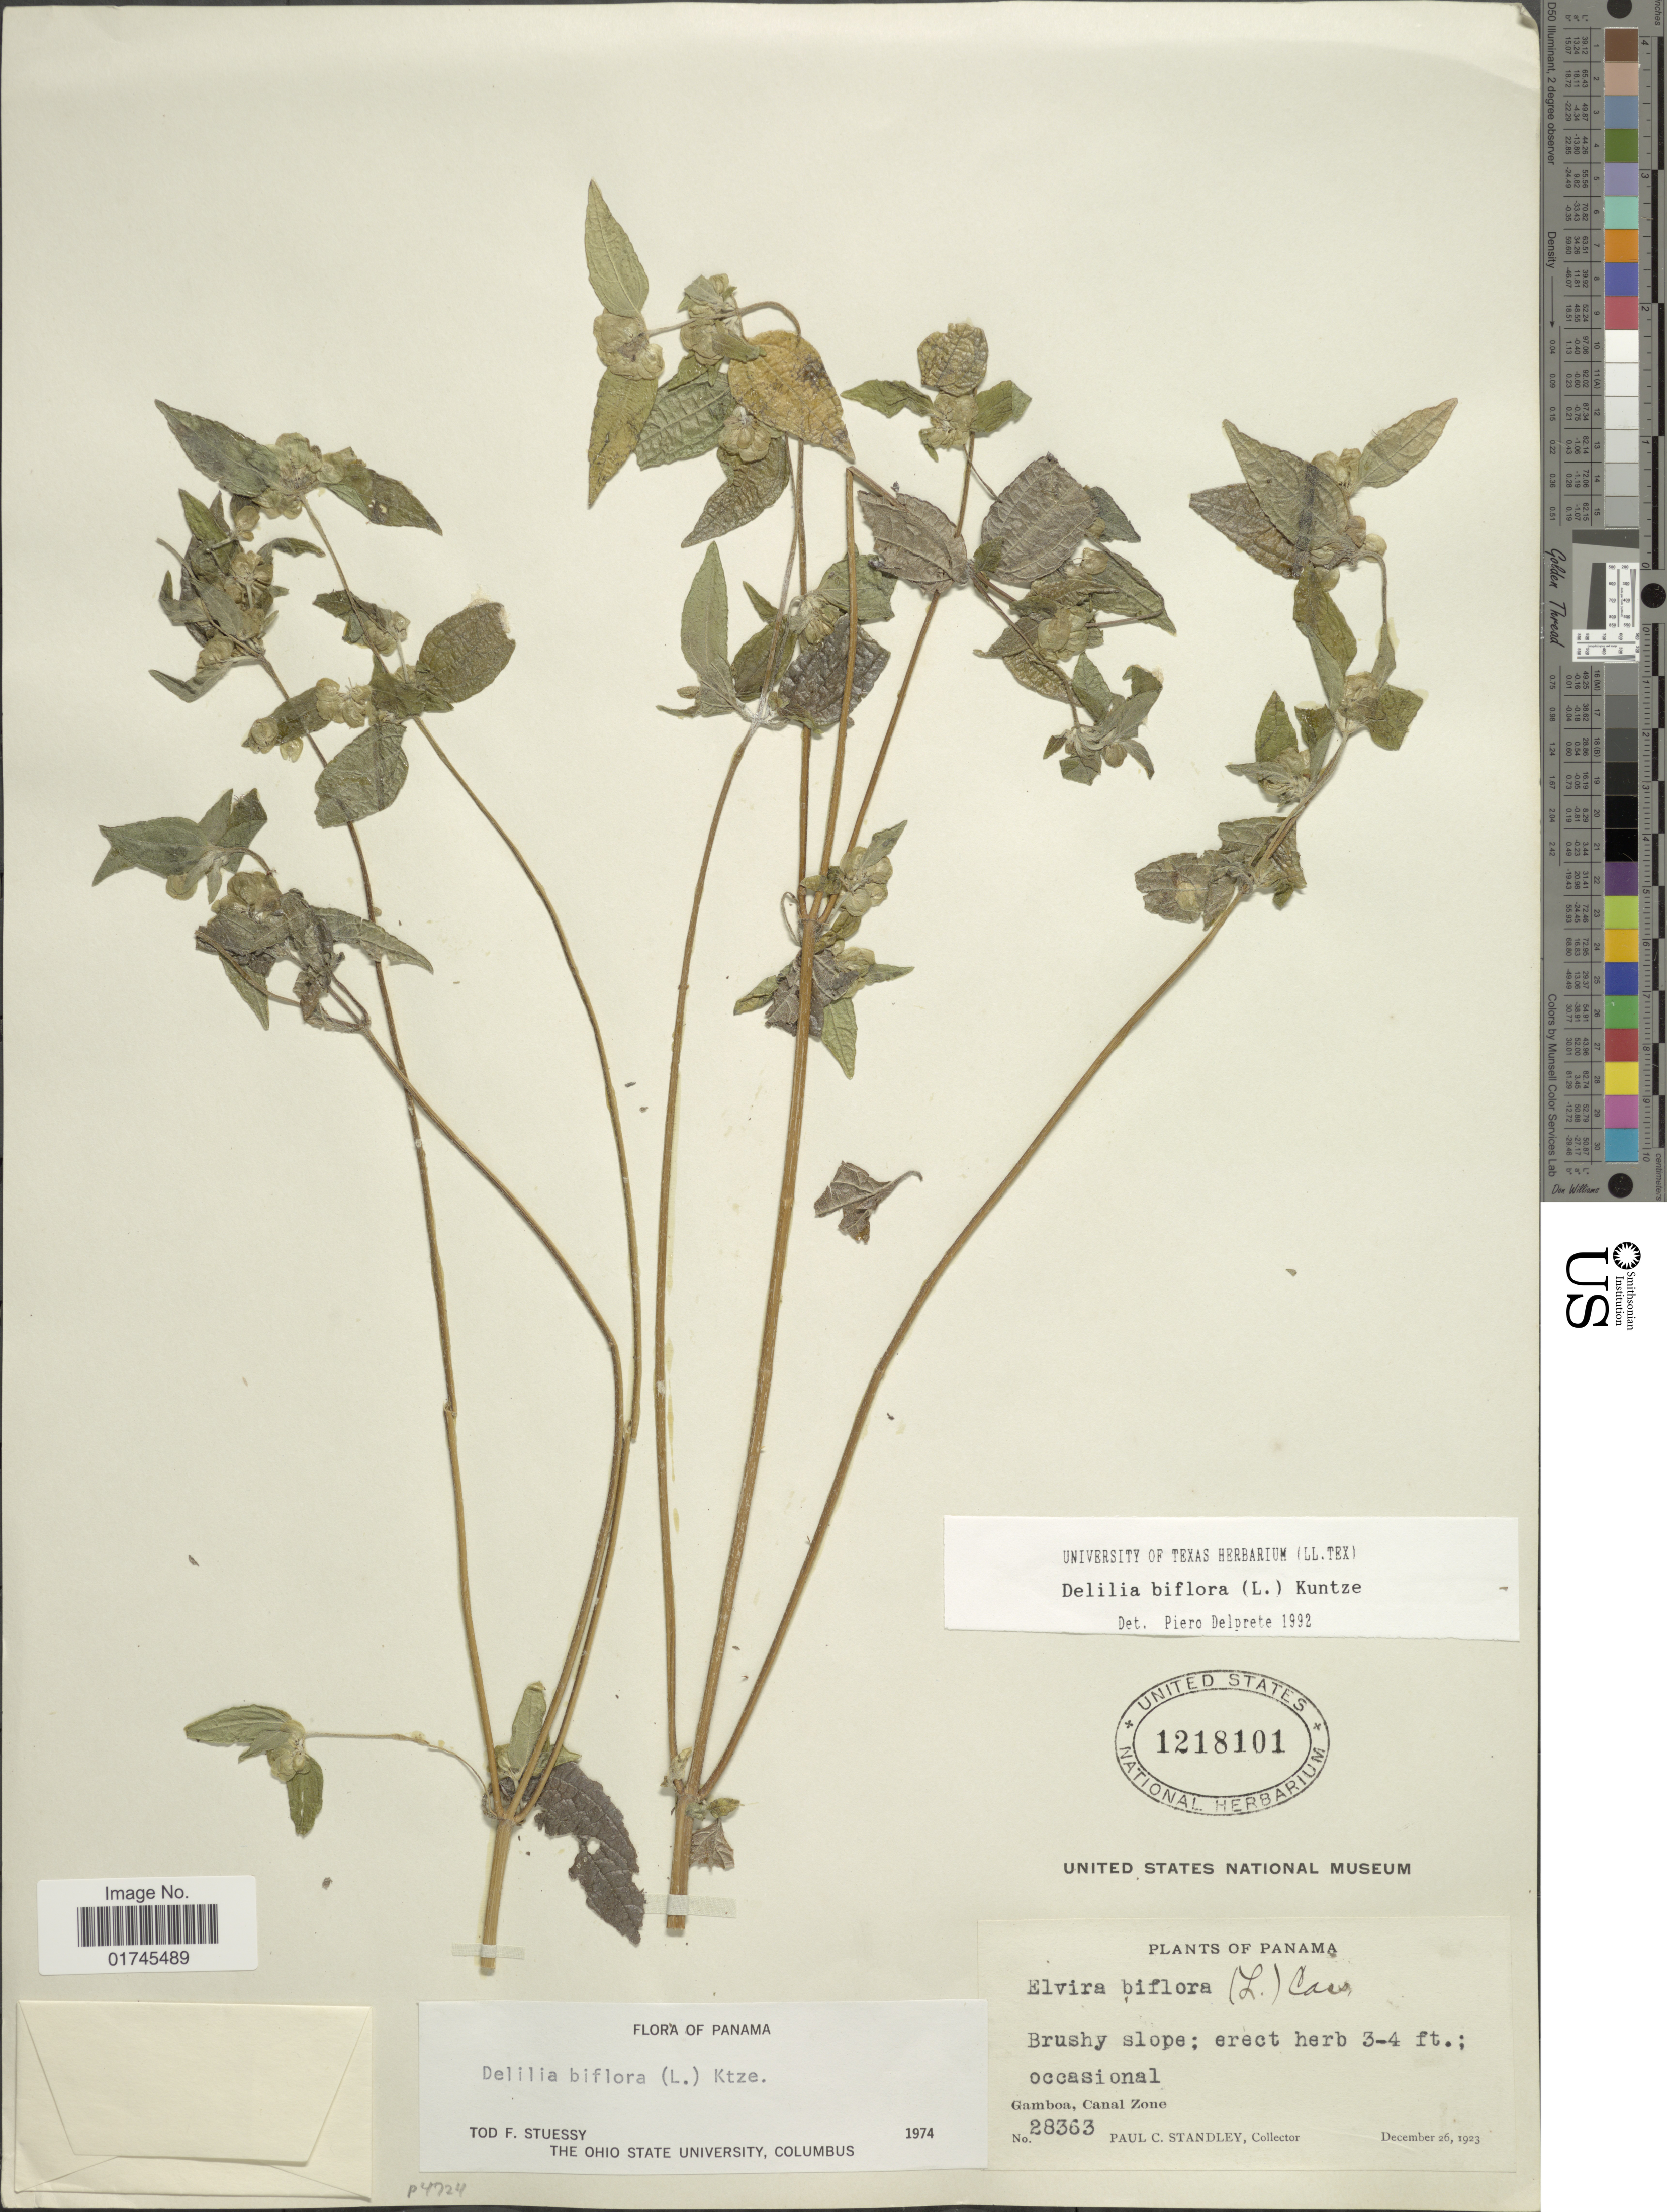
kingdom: Plantae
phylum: Tracheophyta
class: Magnoliopsida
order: Asterales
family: Asteraceae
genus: Delilia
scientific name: Delilia biflora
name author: (L.) Kuntze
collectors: P. C. Standley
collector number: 28363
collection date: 1923-12-26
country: Panama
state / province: Colón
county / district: Canal Zone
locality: Brushy slope; occasional, Gamboa, Canal Zone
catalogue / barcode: US 1218101